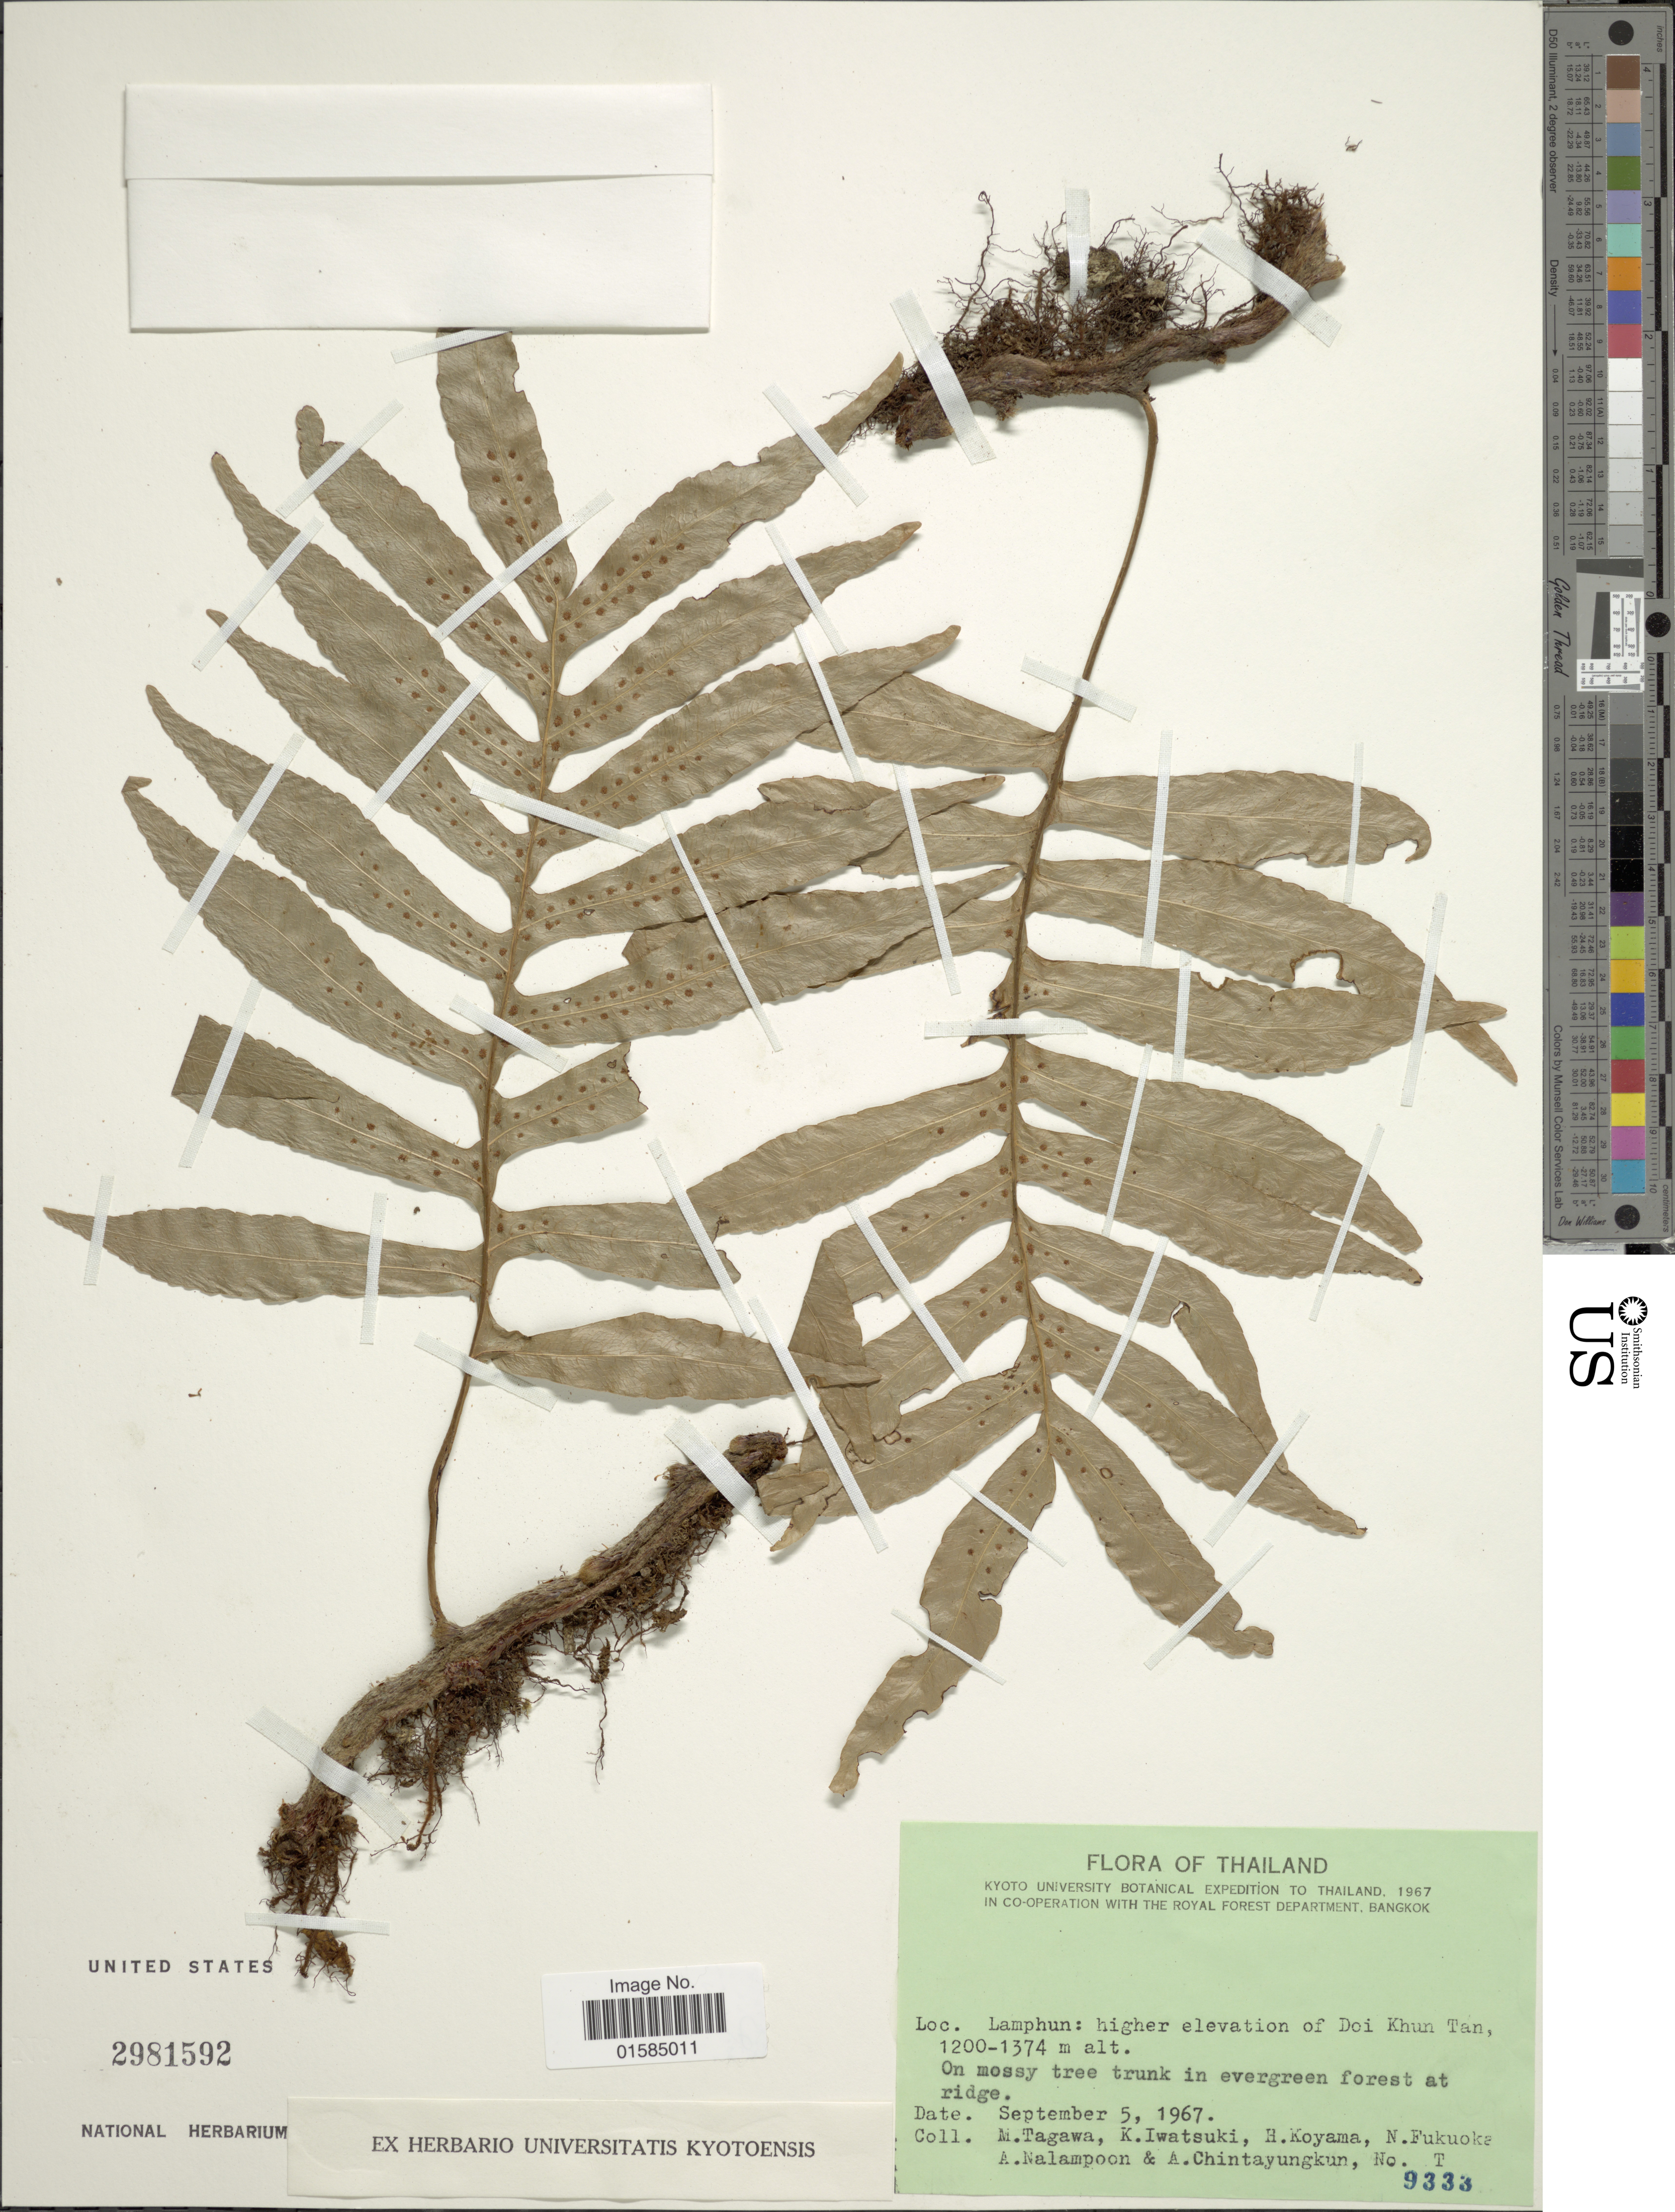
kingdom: Plantae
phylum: Tracheophyta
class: Polypodiopsida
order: Polypodiales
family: Polypodiaceae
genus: Leptochilus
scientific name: Leptochilus sp.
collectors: M. Tagawa, K. Iwatsuki, H. Koyama, N. Fukuoka & et al.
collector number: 9333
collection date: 1967-09-05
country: Thailand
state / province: Lamphun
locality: Thailand, Lamphun: higher elevation of Doi Khun Tan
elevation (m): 1200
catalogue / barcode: US 2981592